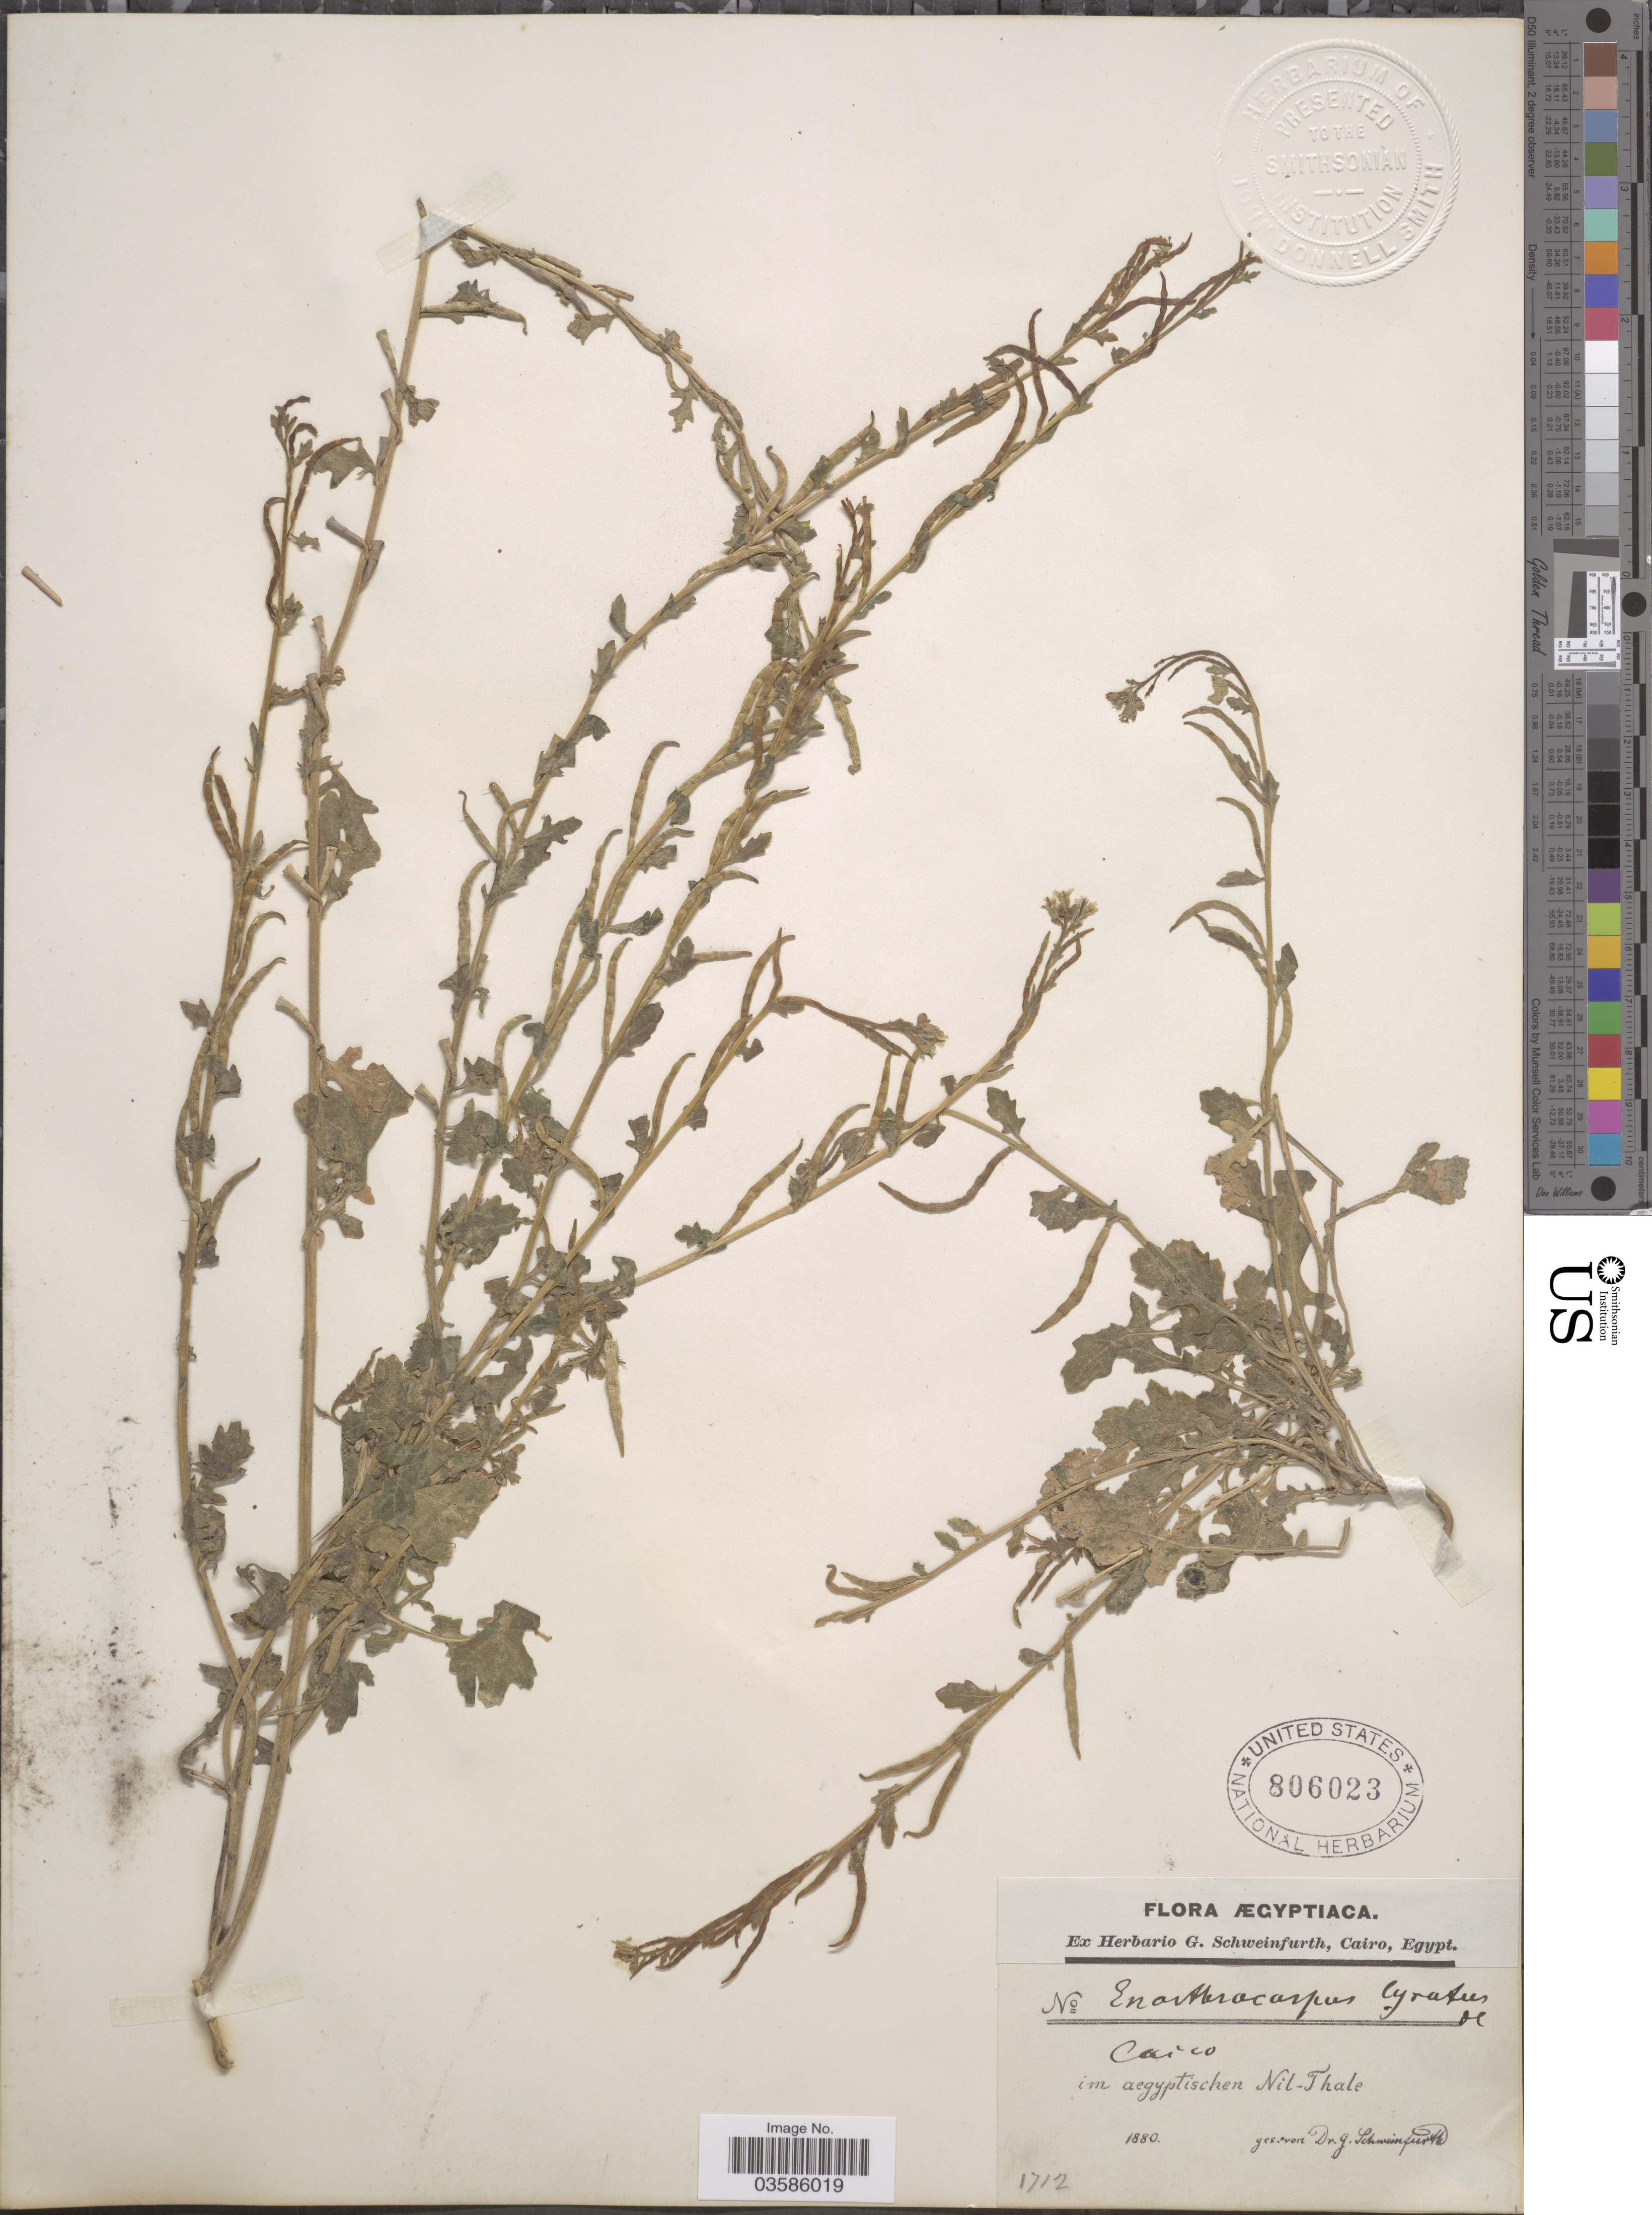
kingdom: Plantae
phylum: Tracheophyta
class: Magnoliopsida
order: Brassicales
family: Brassicaceae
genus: Enarthrocarpus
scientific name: Enarthrocarpus lyratus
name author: (Forssk.) DC.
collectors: G. A. Schweinfurth (herbarium)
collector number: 1712?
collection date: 1880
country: Egypt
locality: Ægyptiaca. Cairo, im ægyptischen Nil-Thale.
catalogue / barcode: US 806023